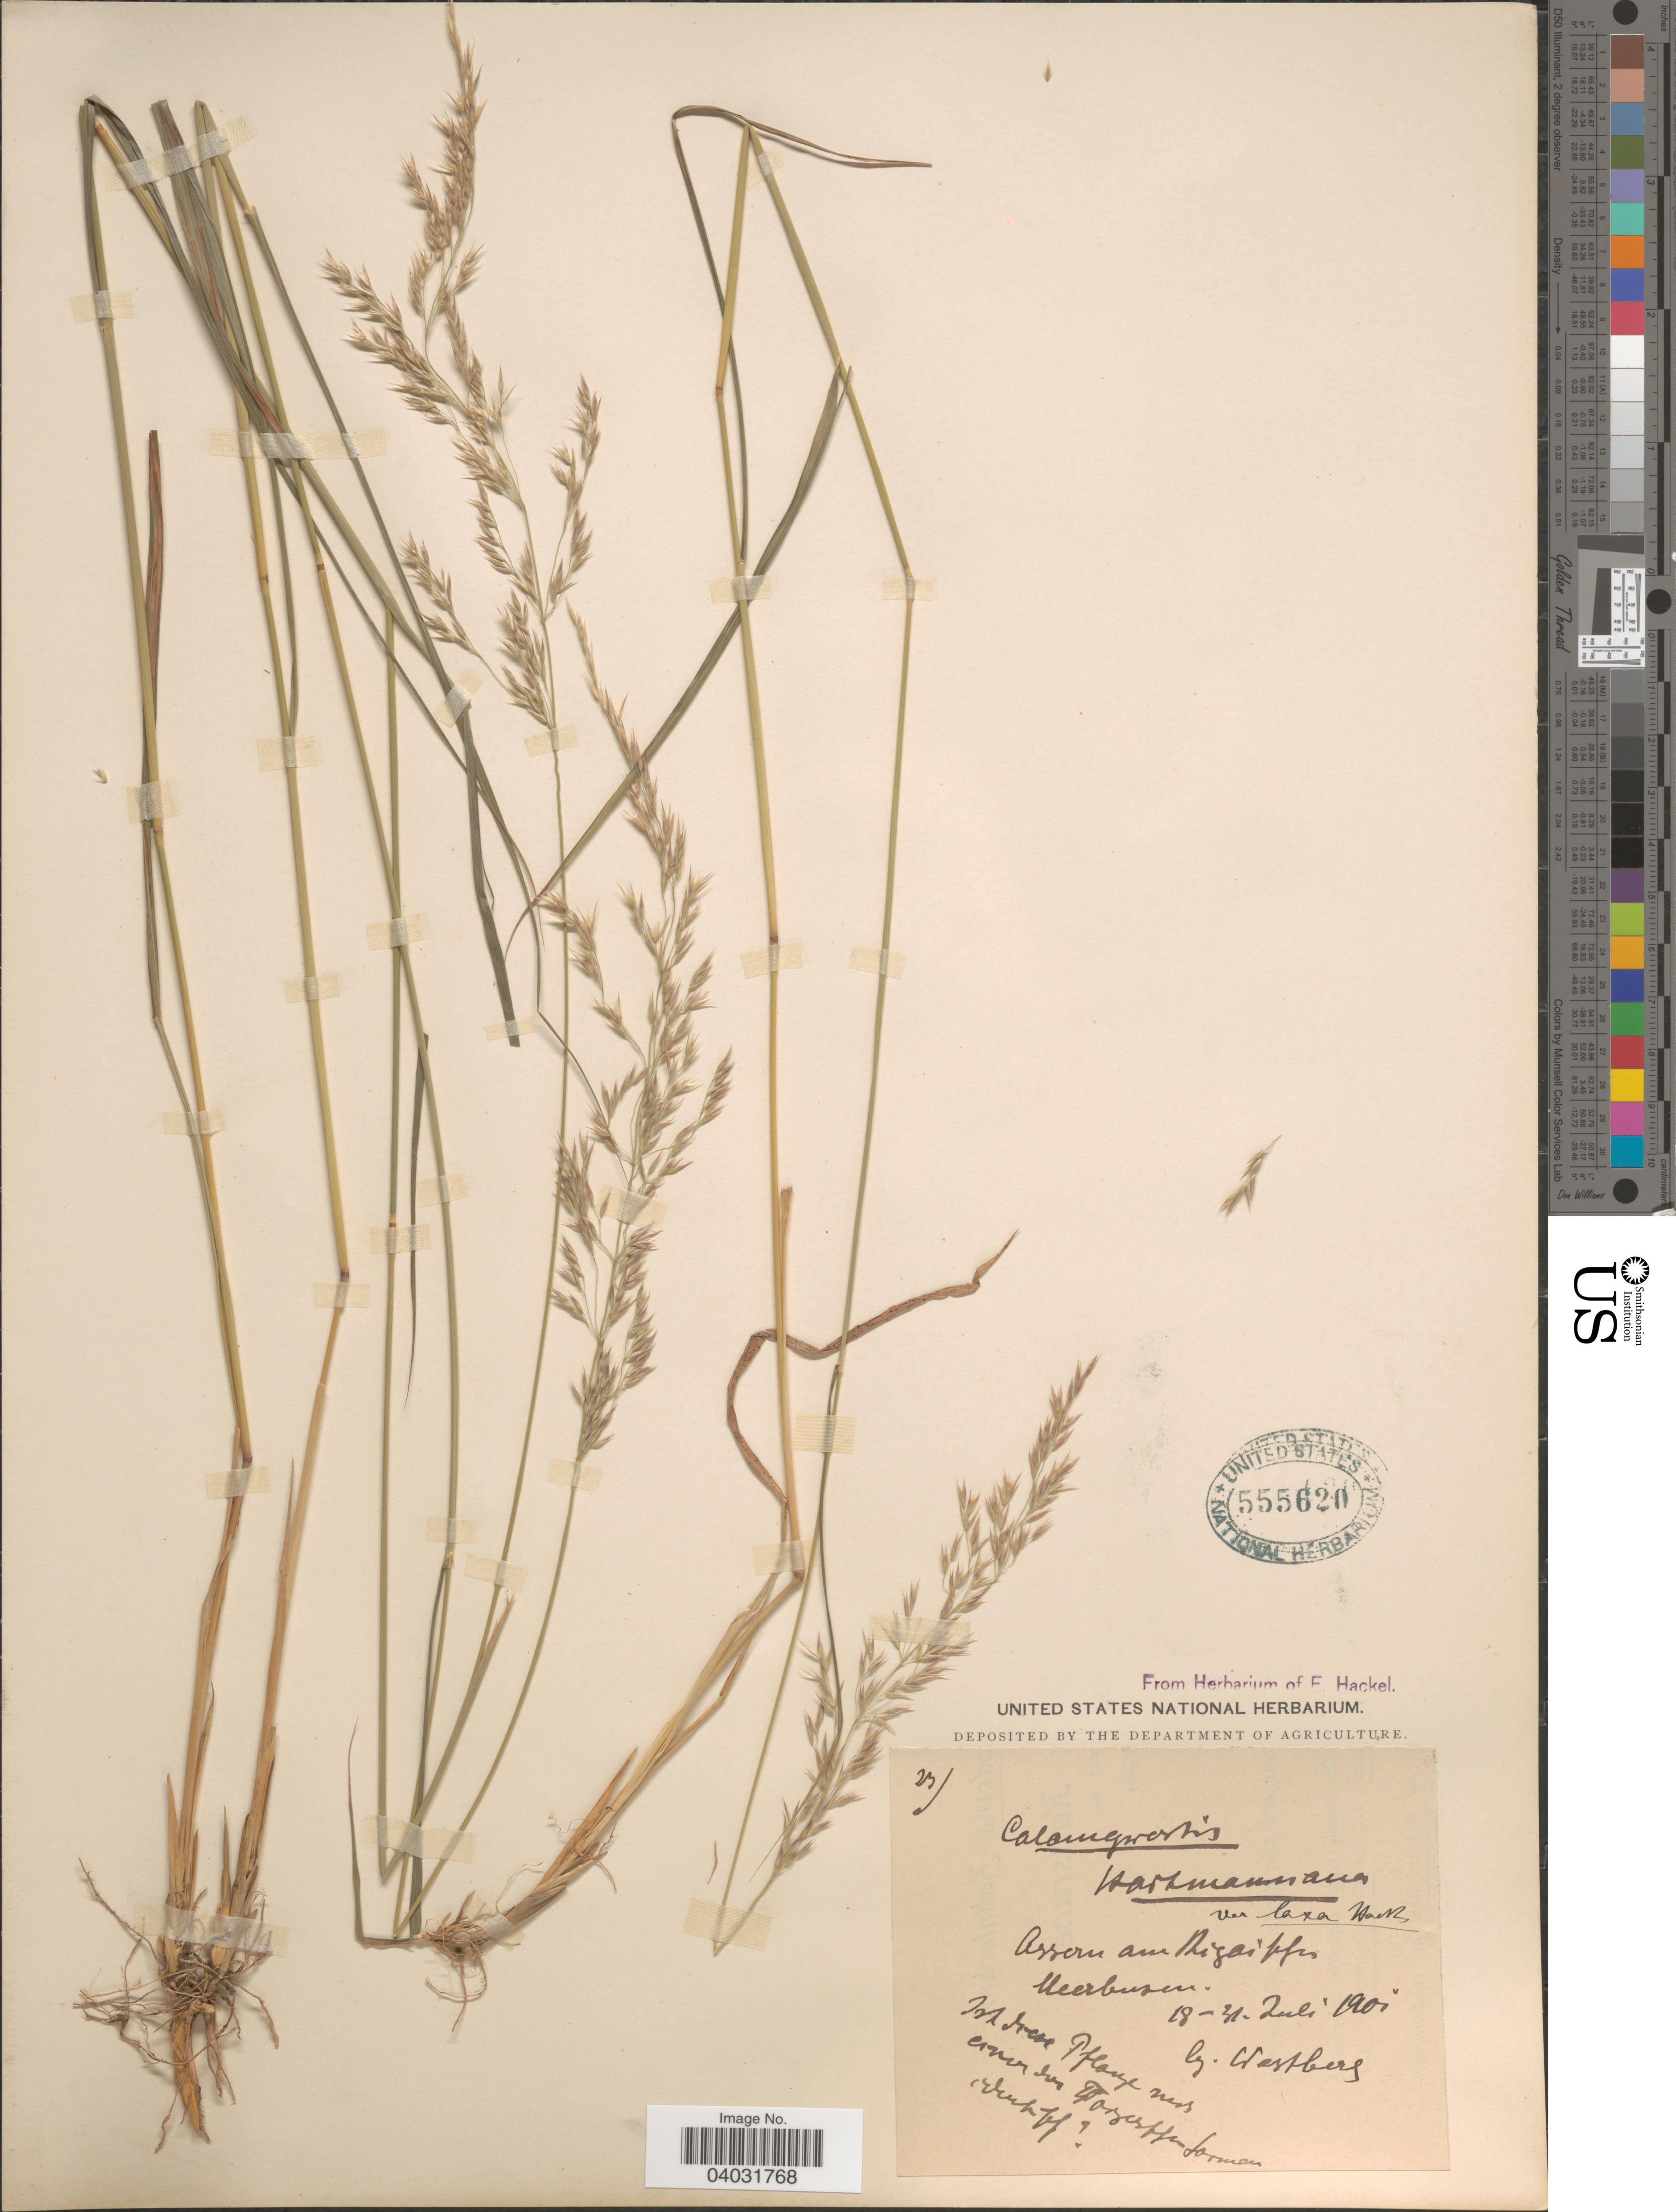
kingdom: Plantae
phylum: Tracheophyta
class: Liliopsida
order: Poales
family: Poaceae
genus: Calamagrostis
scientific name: Calamagrostis x hartmanniana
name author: Fries.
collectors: Westberg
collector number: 23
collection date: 1901-07-18/1901-07-31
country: Latvia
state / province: Jurmala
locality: Ostern am Rigaische Meerbusen. (Bay of Riga). Russland.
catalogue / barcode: US 55620